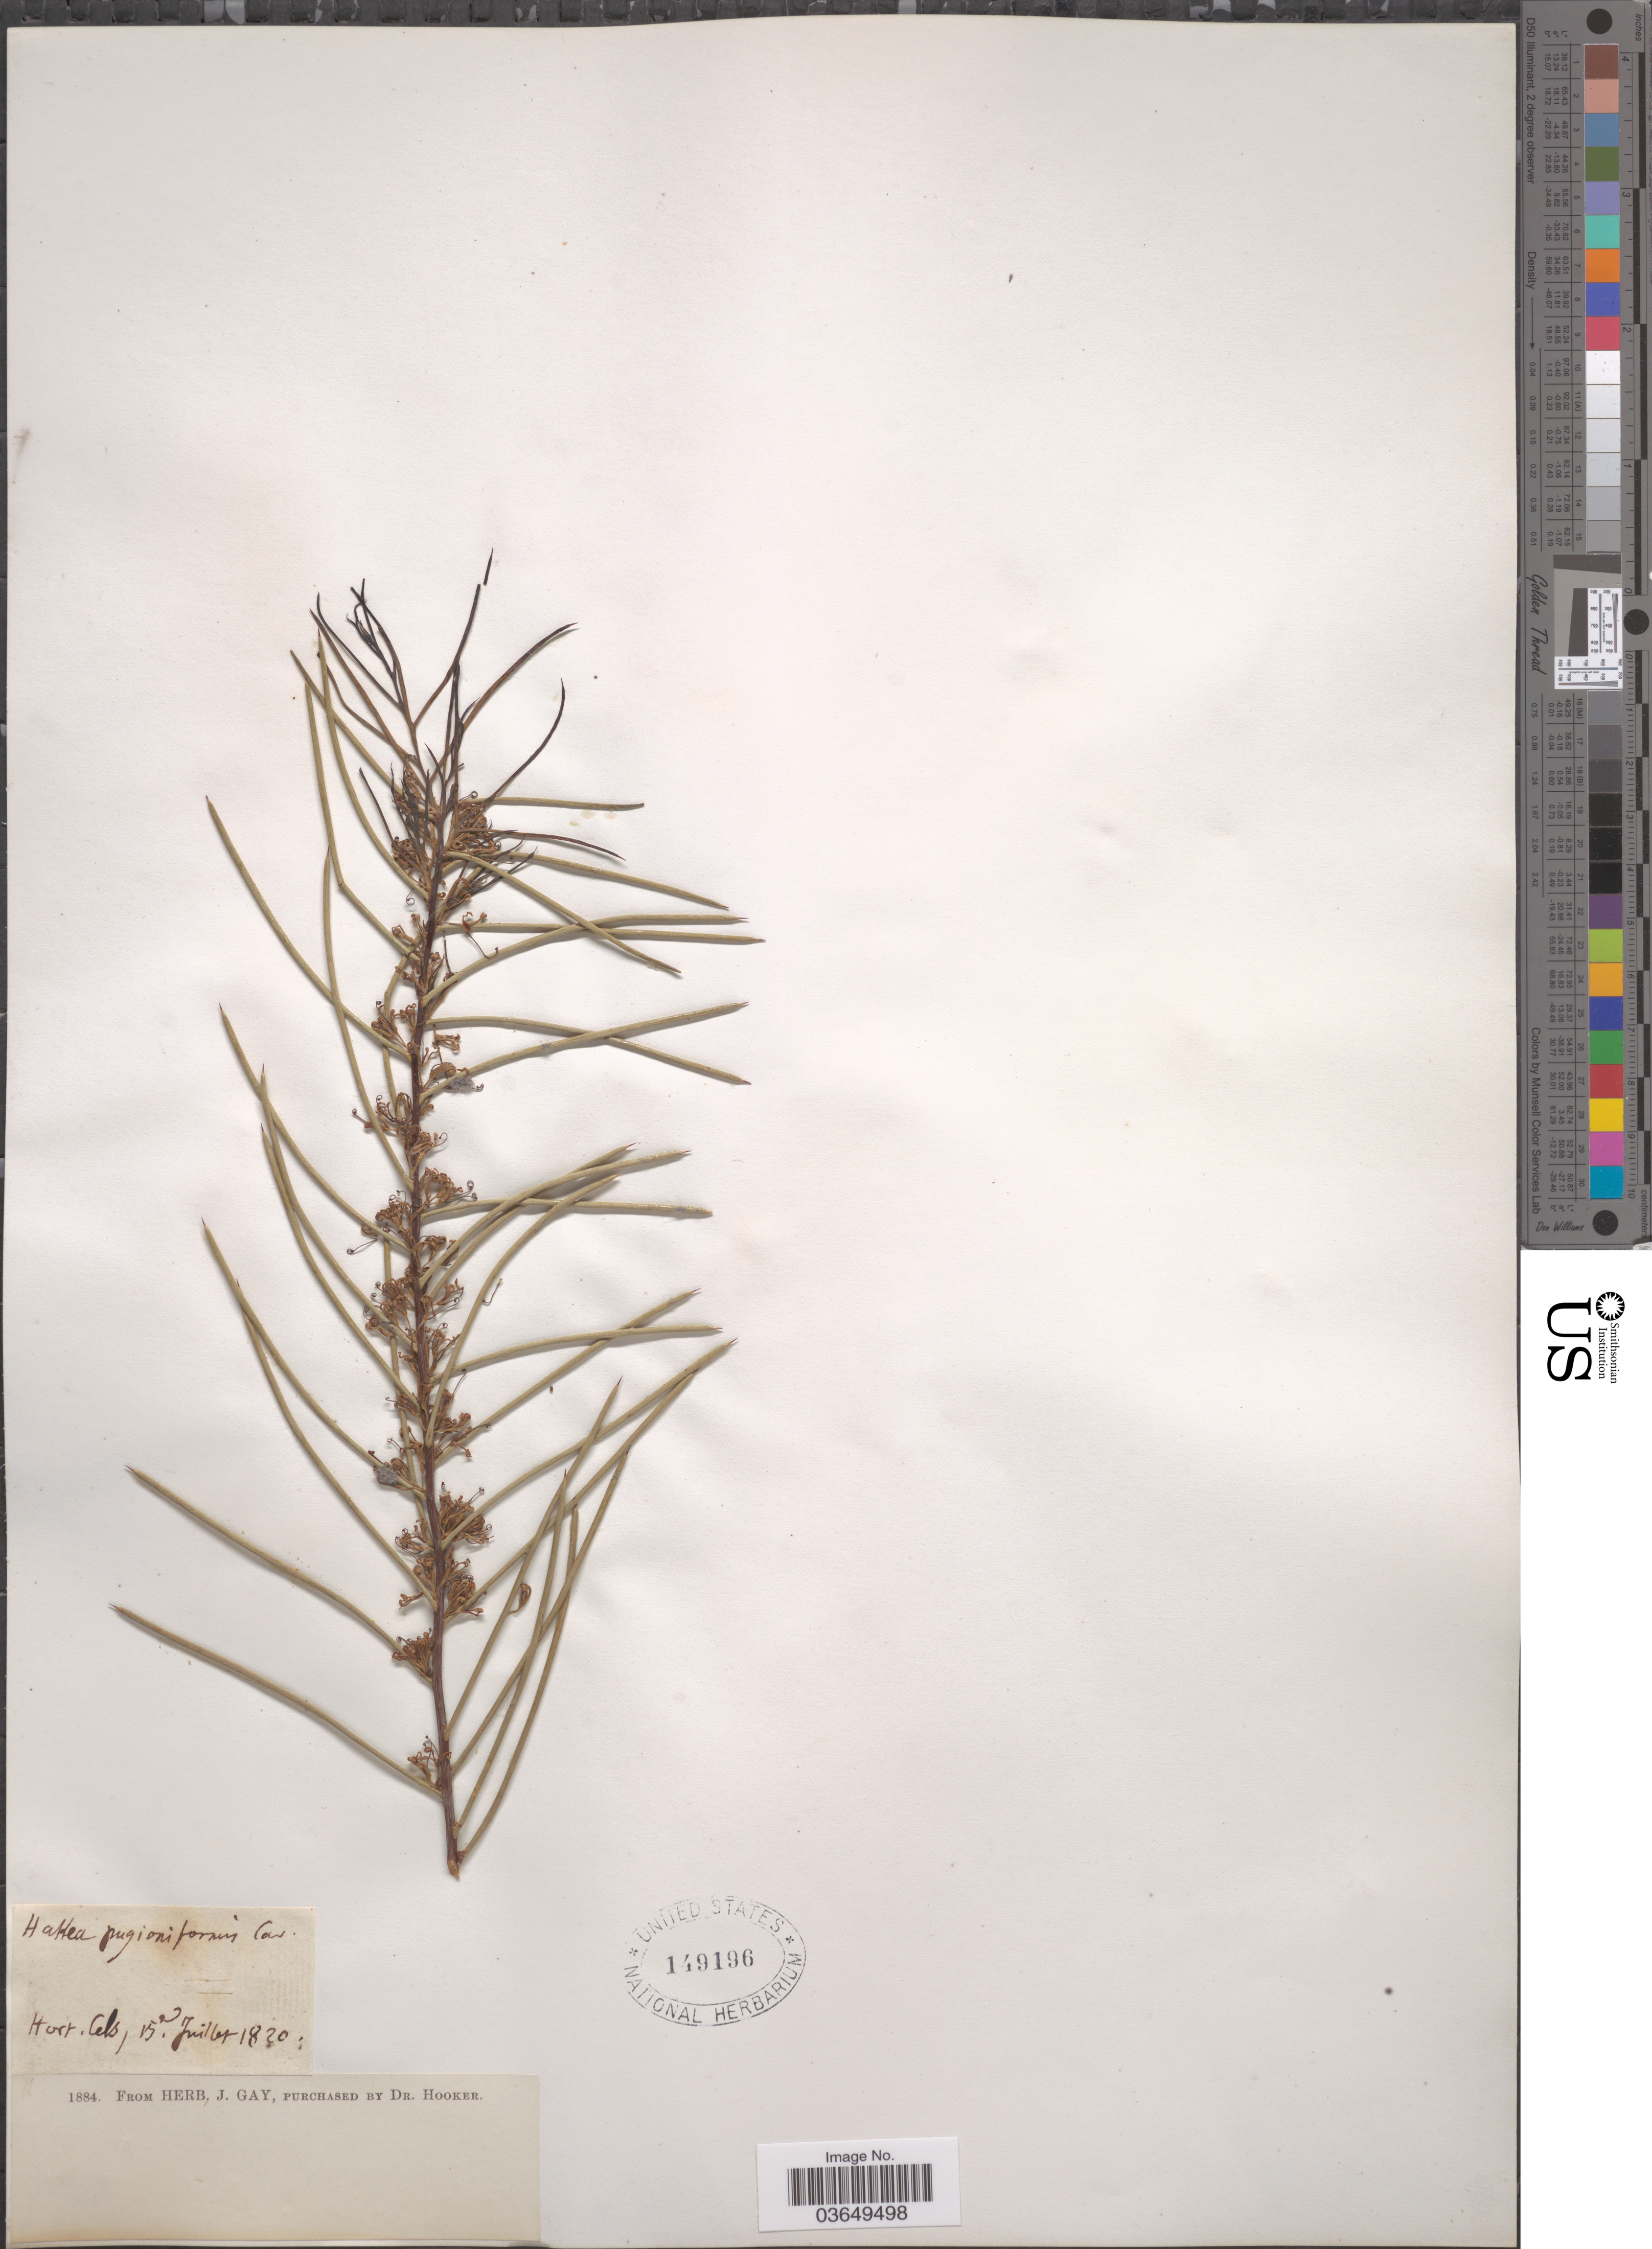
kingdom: Plantae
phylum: Tracheophyta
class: Magnoliopsida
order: Proteales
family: Proteaceae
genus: Hakea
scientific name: Hakea pugioniformis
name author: Cav.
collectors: ex herb. J. Gay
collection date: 1820-07-15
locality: Hort. Als [interpreted].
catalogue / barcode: US 149196